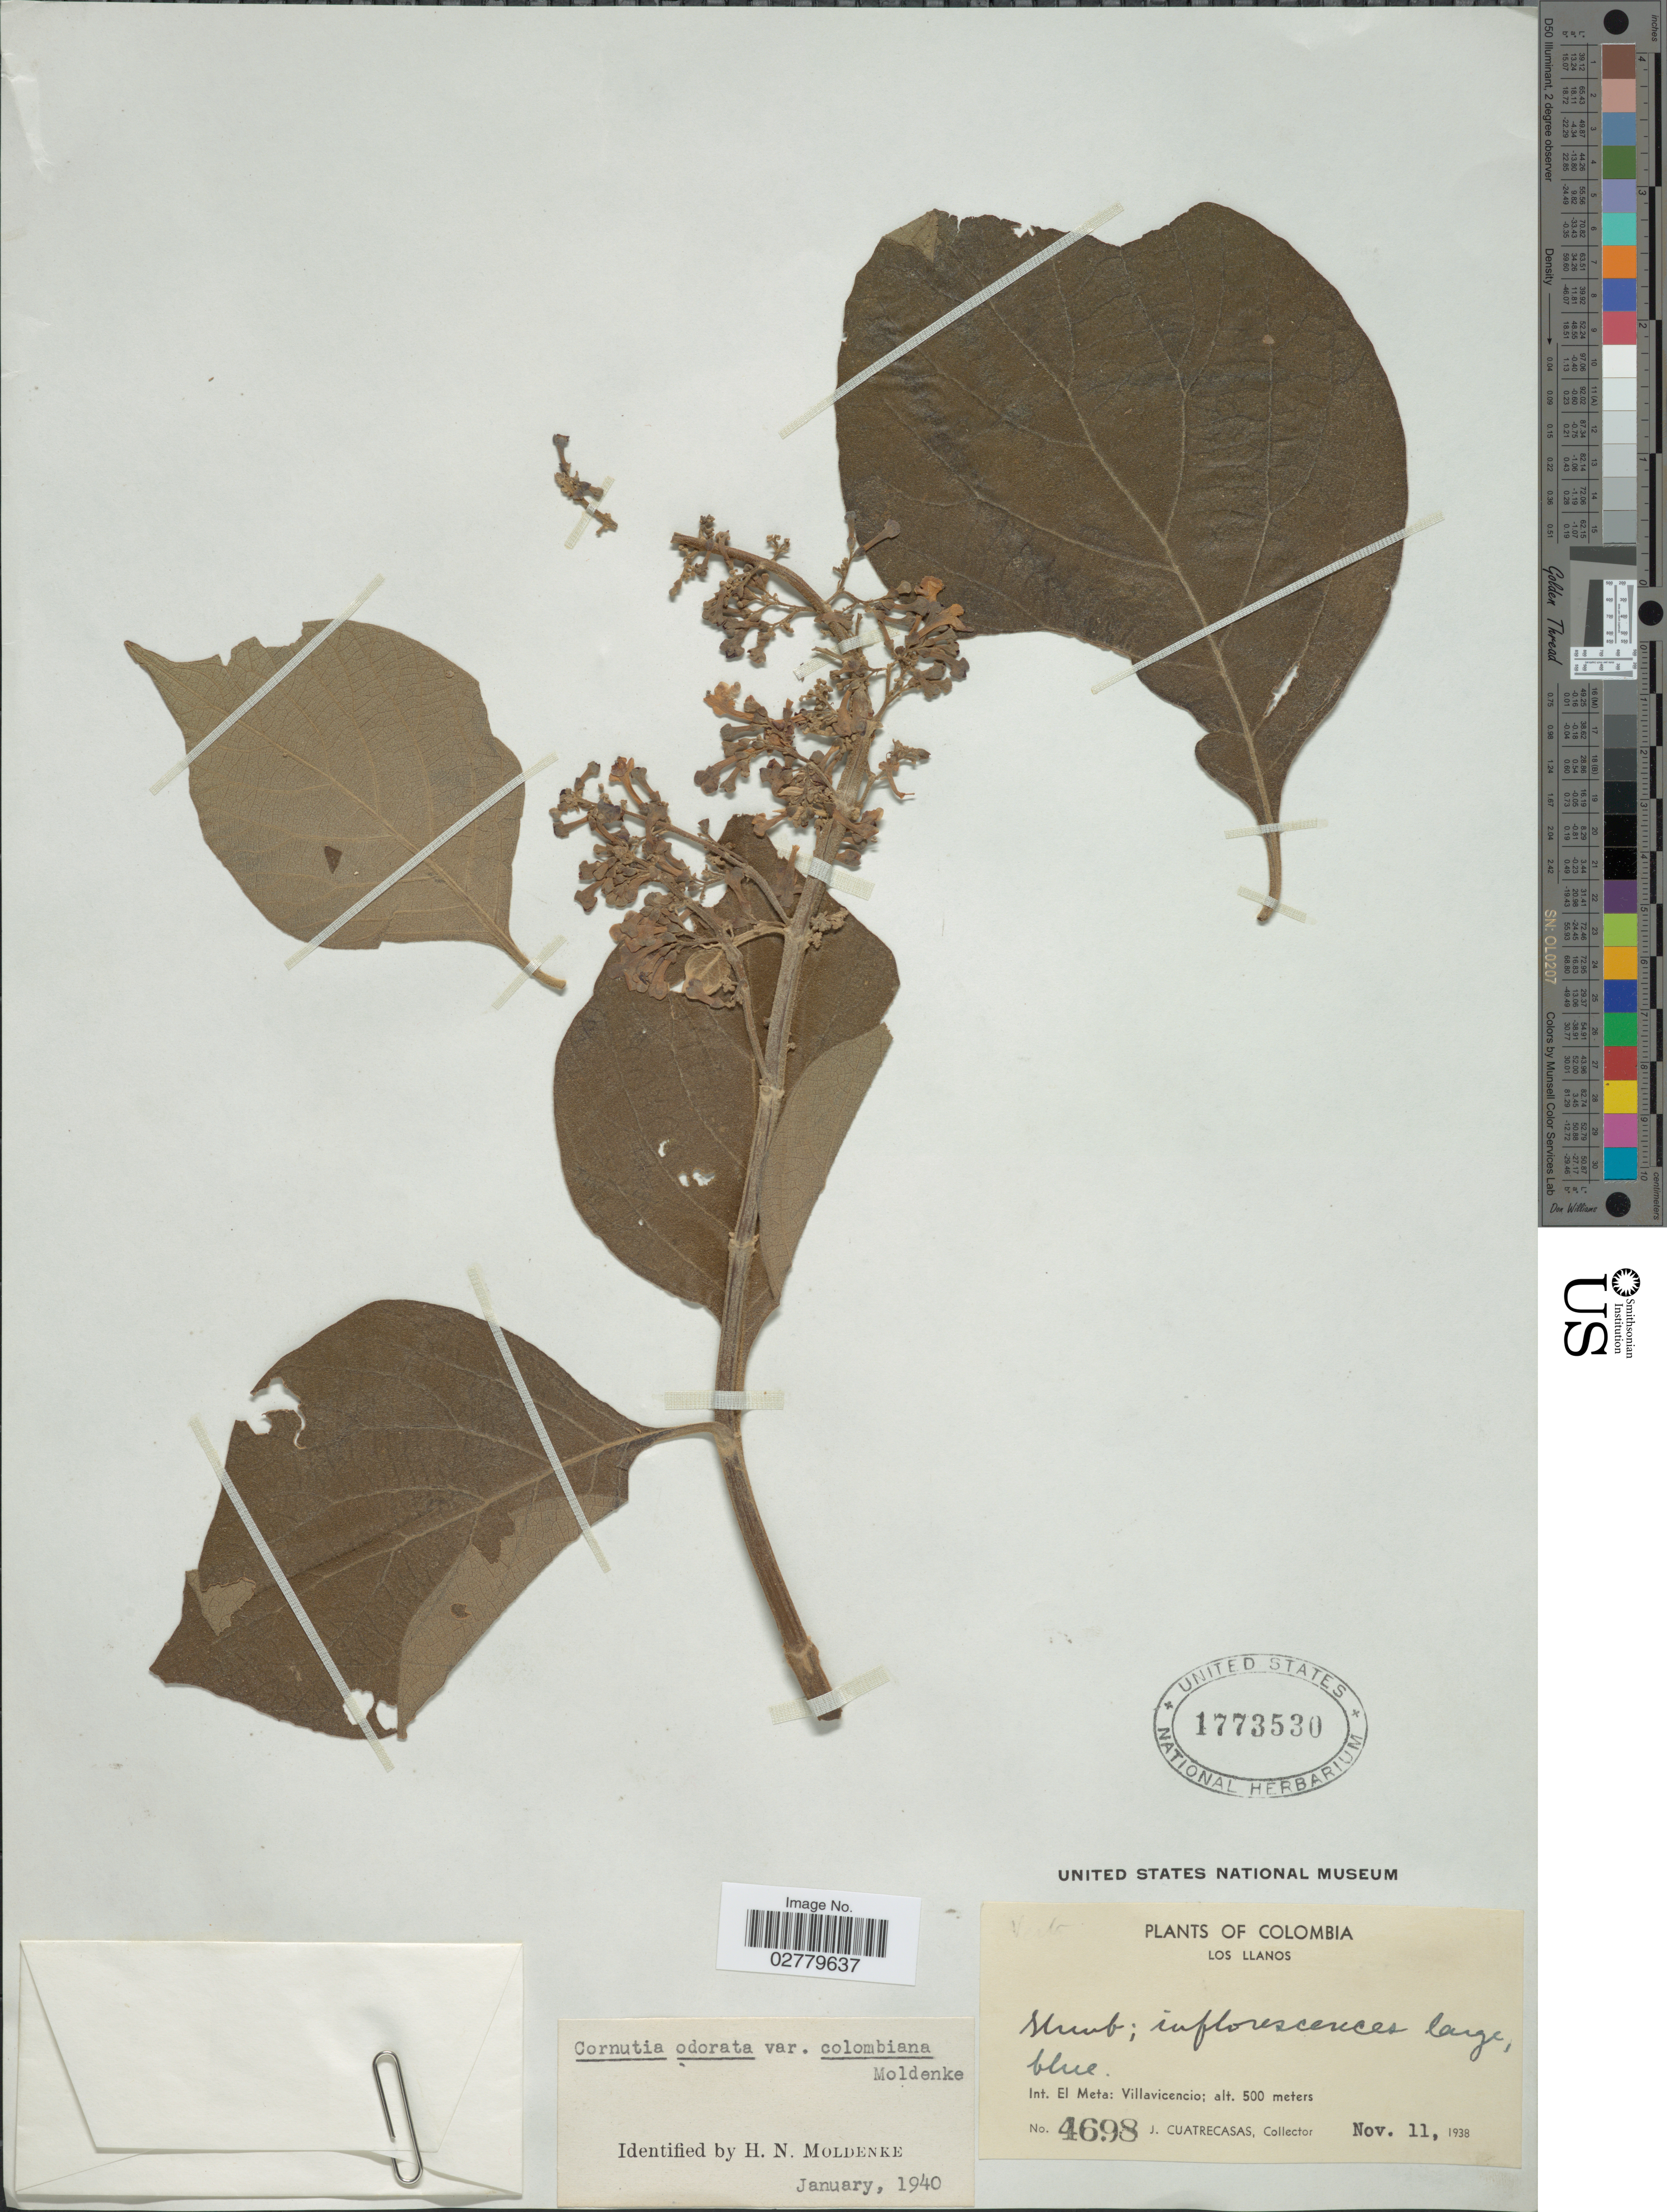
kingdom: Plantae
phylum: Tracheophyta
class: Magnoliopsida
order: Lamiales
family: Lamiaceae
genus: Cornutia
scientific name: Cornutia odorata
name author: (Poepp.) Schauer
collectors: J. Cuatrecasas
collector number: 4698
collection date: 1938-11-11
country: Colombia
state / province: Meta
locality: Los Llanos. Int. El Meta: Villavicencio.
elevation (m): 500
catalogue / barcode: US 1773530